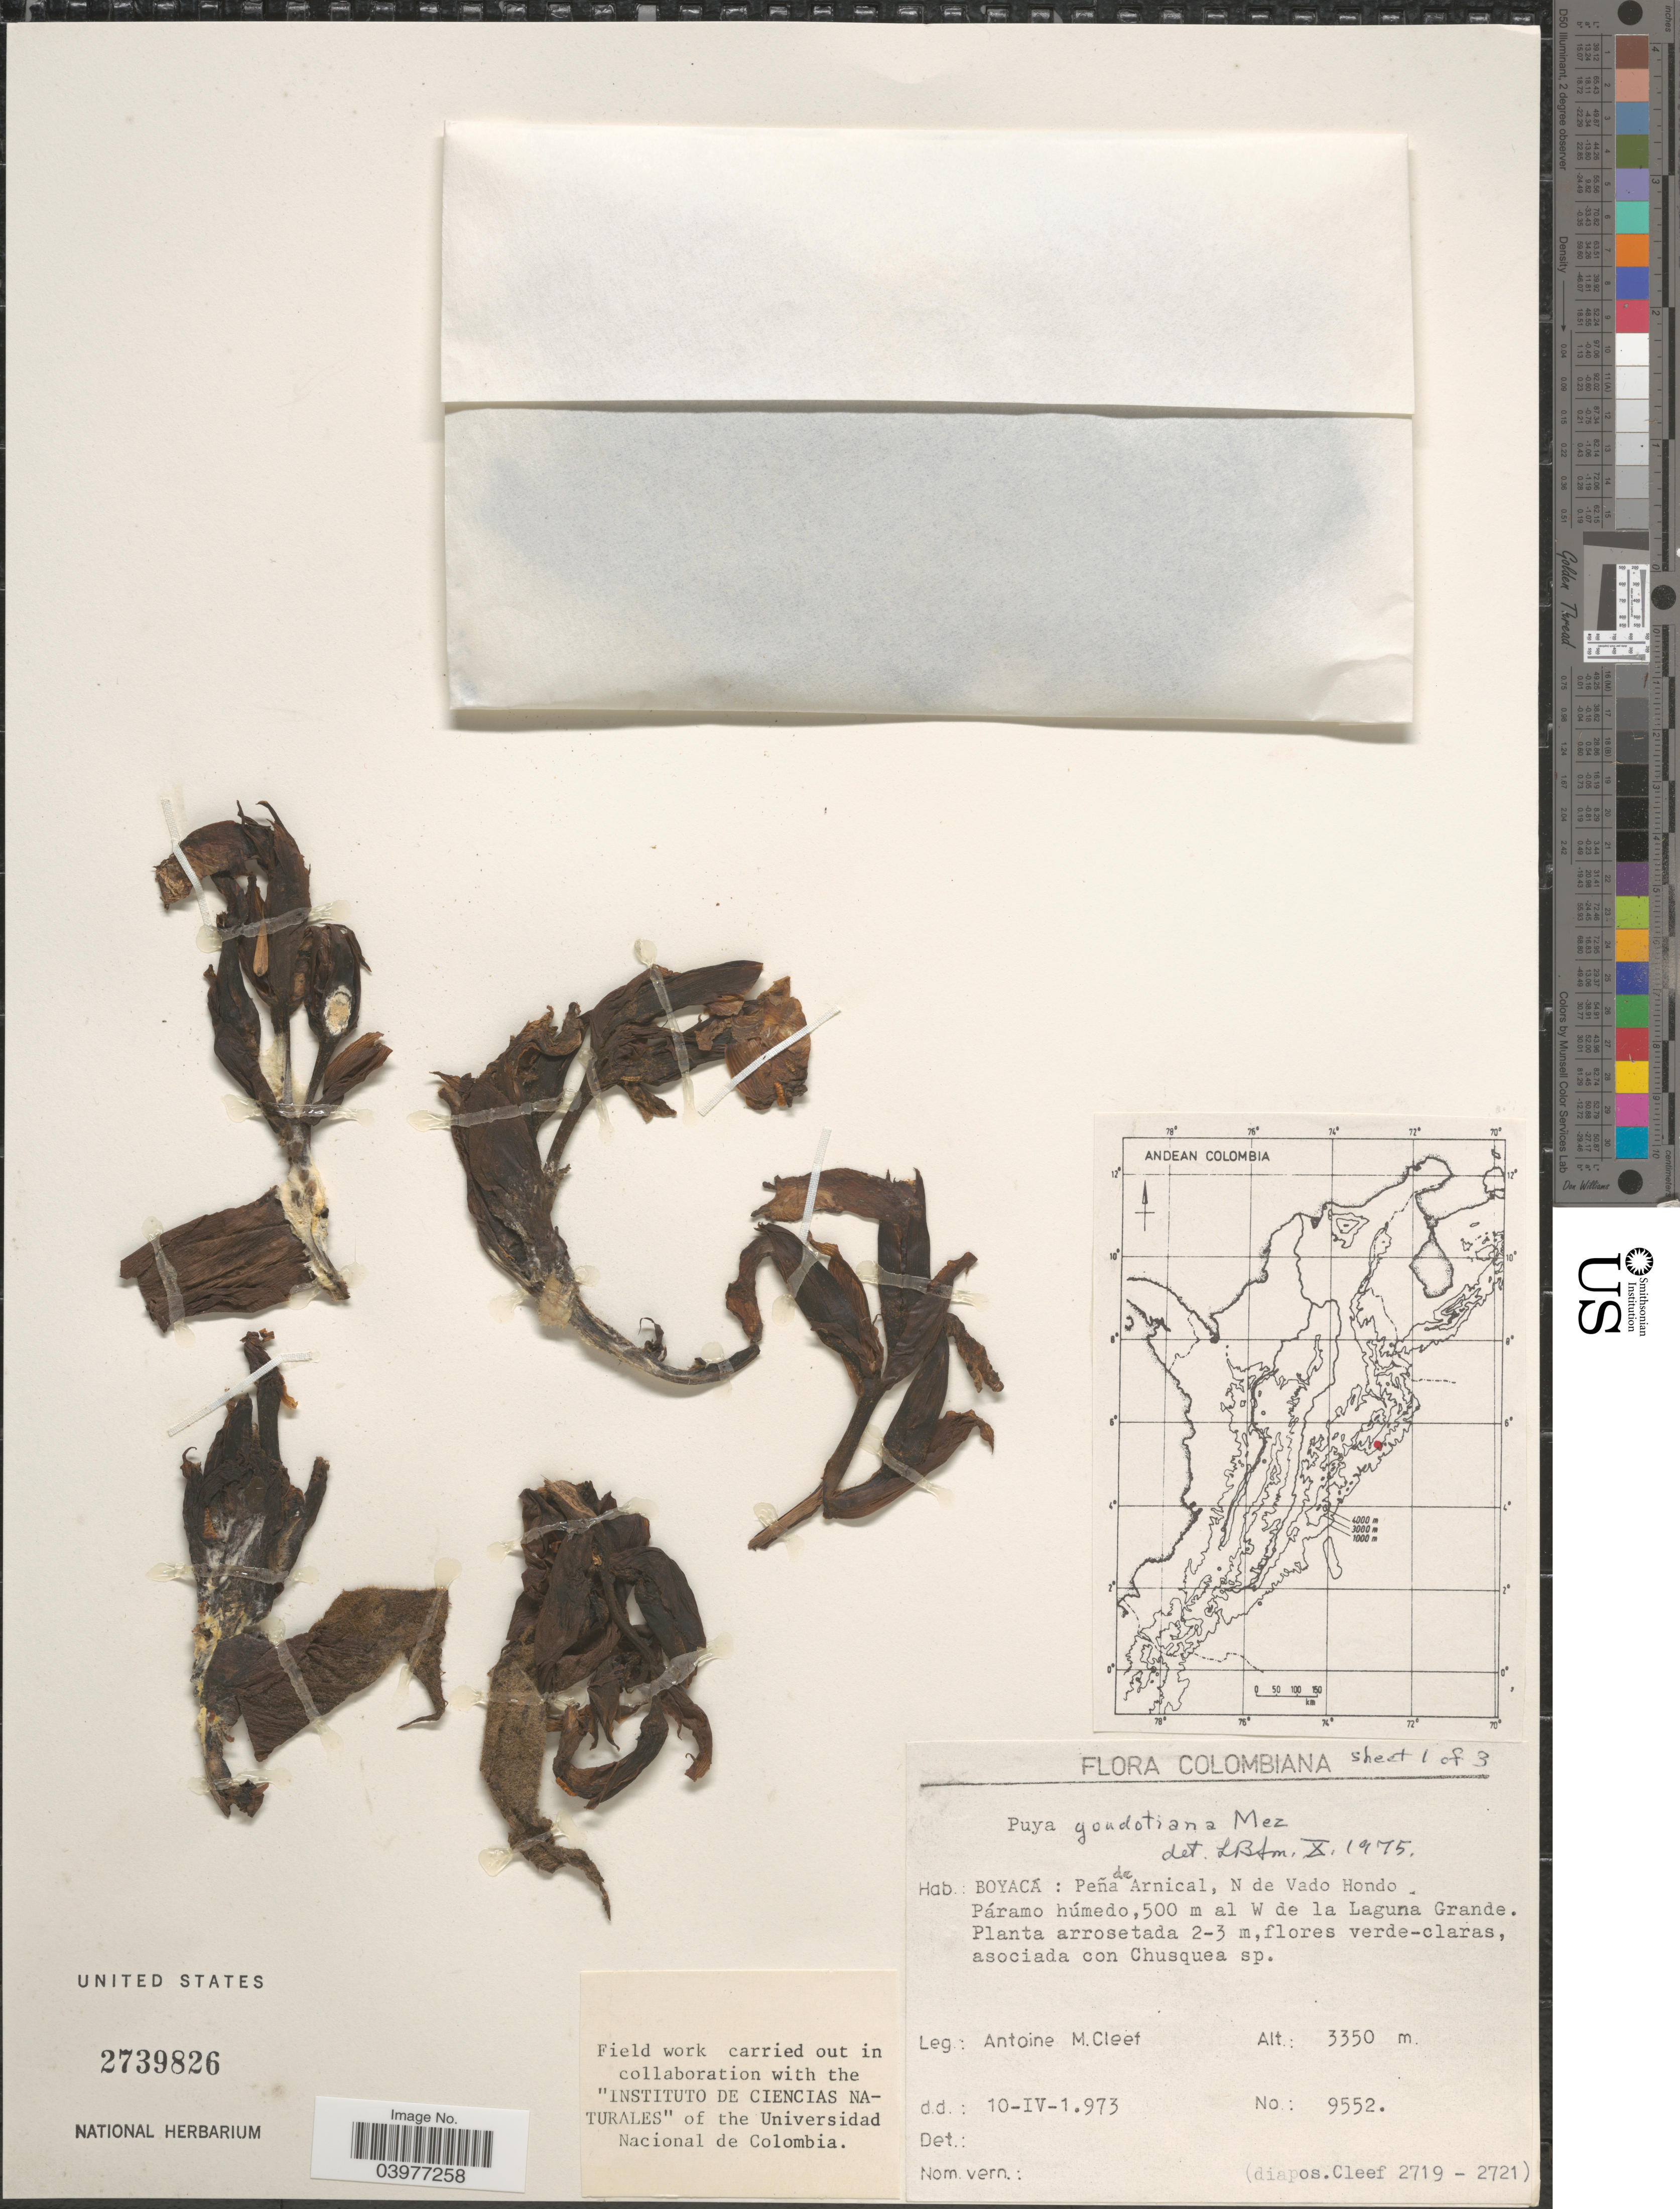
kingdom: Plantae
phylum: Tracheophyta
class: Liliopsida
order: Poales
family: Bromeliaceae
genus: Puya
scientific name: Puya goudotiana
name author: Mez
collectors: A. M. Cleef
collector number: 9552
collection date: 1973-04-10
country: Colombia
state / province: Boyacá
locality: Peña de Arnical, N de Vado Hondo. Páramo húmedo, 500 m al W de la Laguna Grande.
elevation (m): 3350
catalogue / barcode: US 2739826